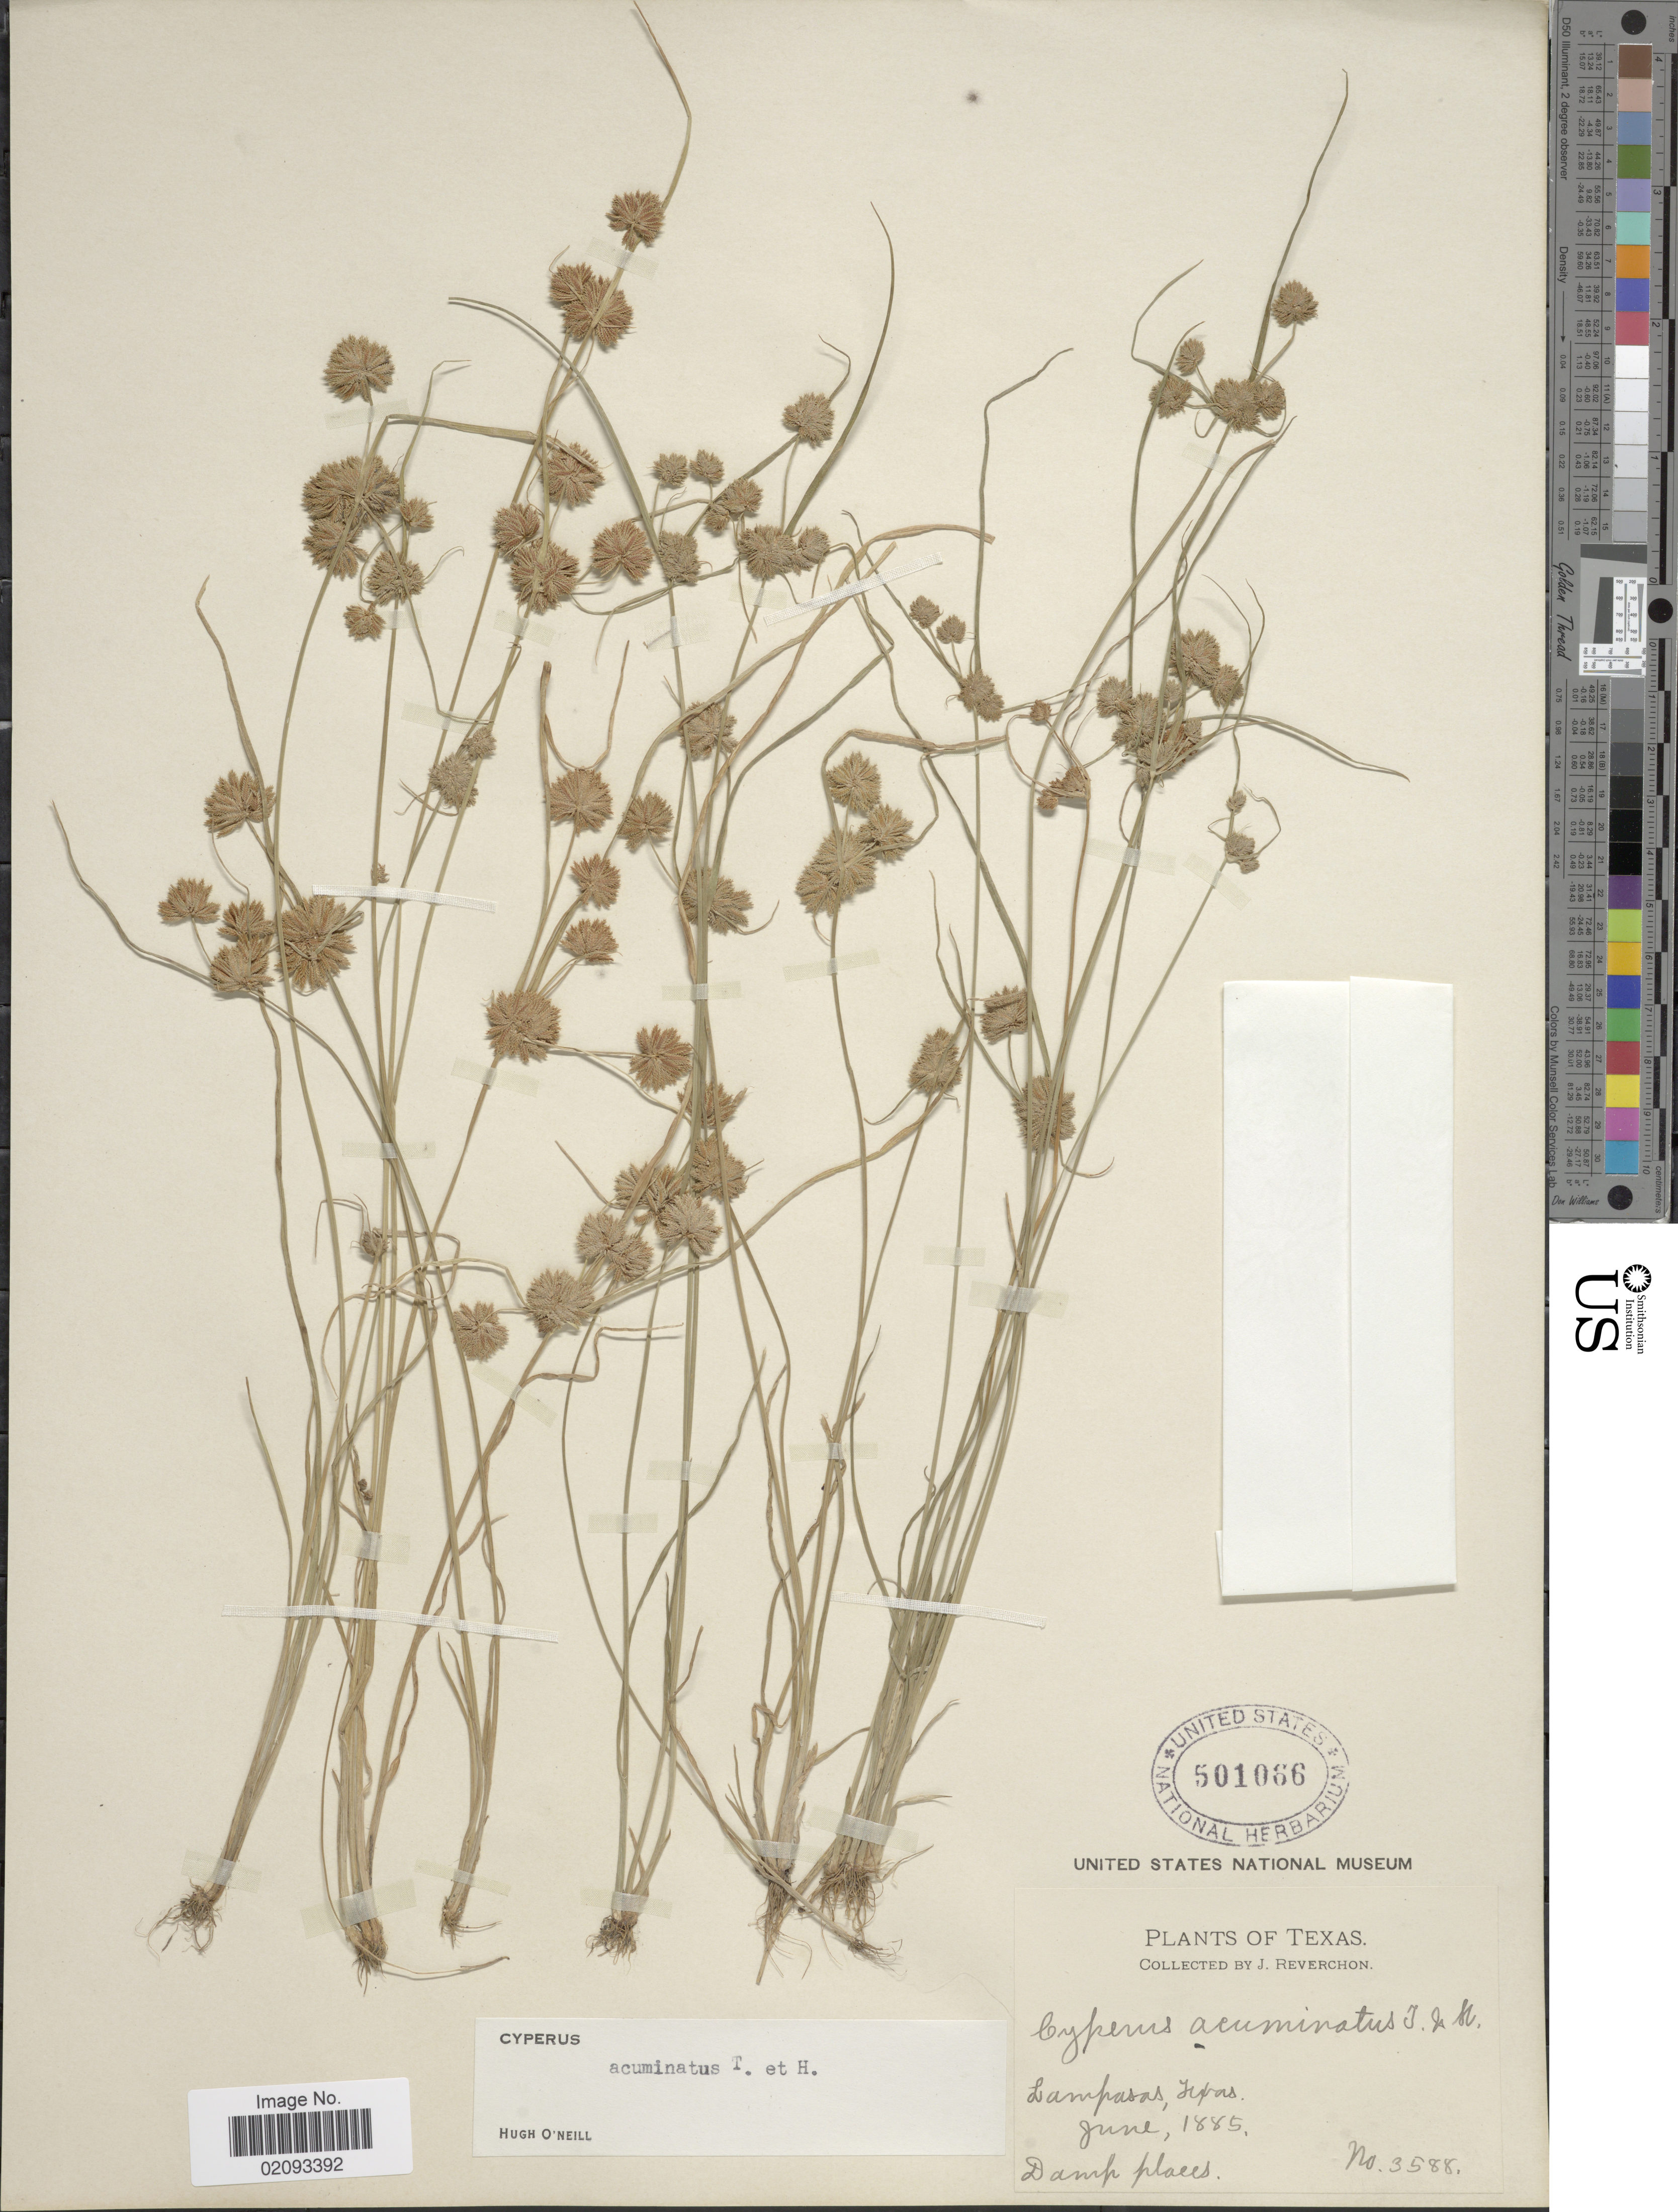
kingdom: Plantae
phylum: Tracheophyta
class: Liliopsida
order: Poales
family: Cyperaceae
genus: Cyperus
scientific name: Cyperus acuminatus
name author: Torr. & Hook.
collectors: J. Reverchon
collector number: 3588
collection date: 1885-06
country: United States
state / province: Texas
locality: Lampasas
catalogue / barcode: US 501066